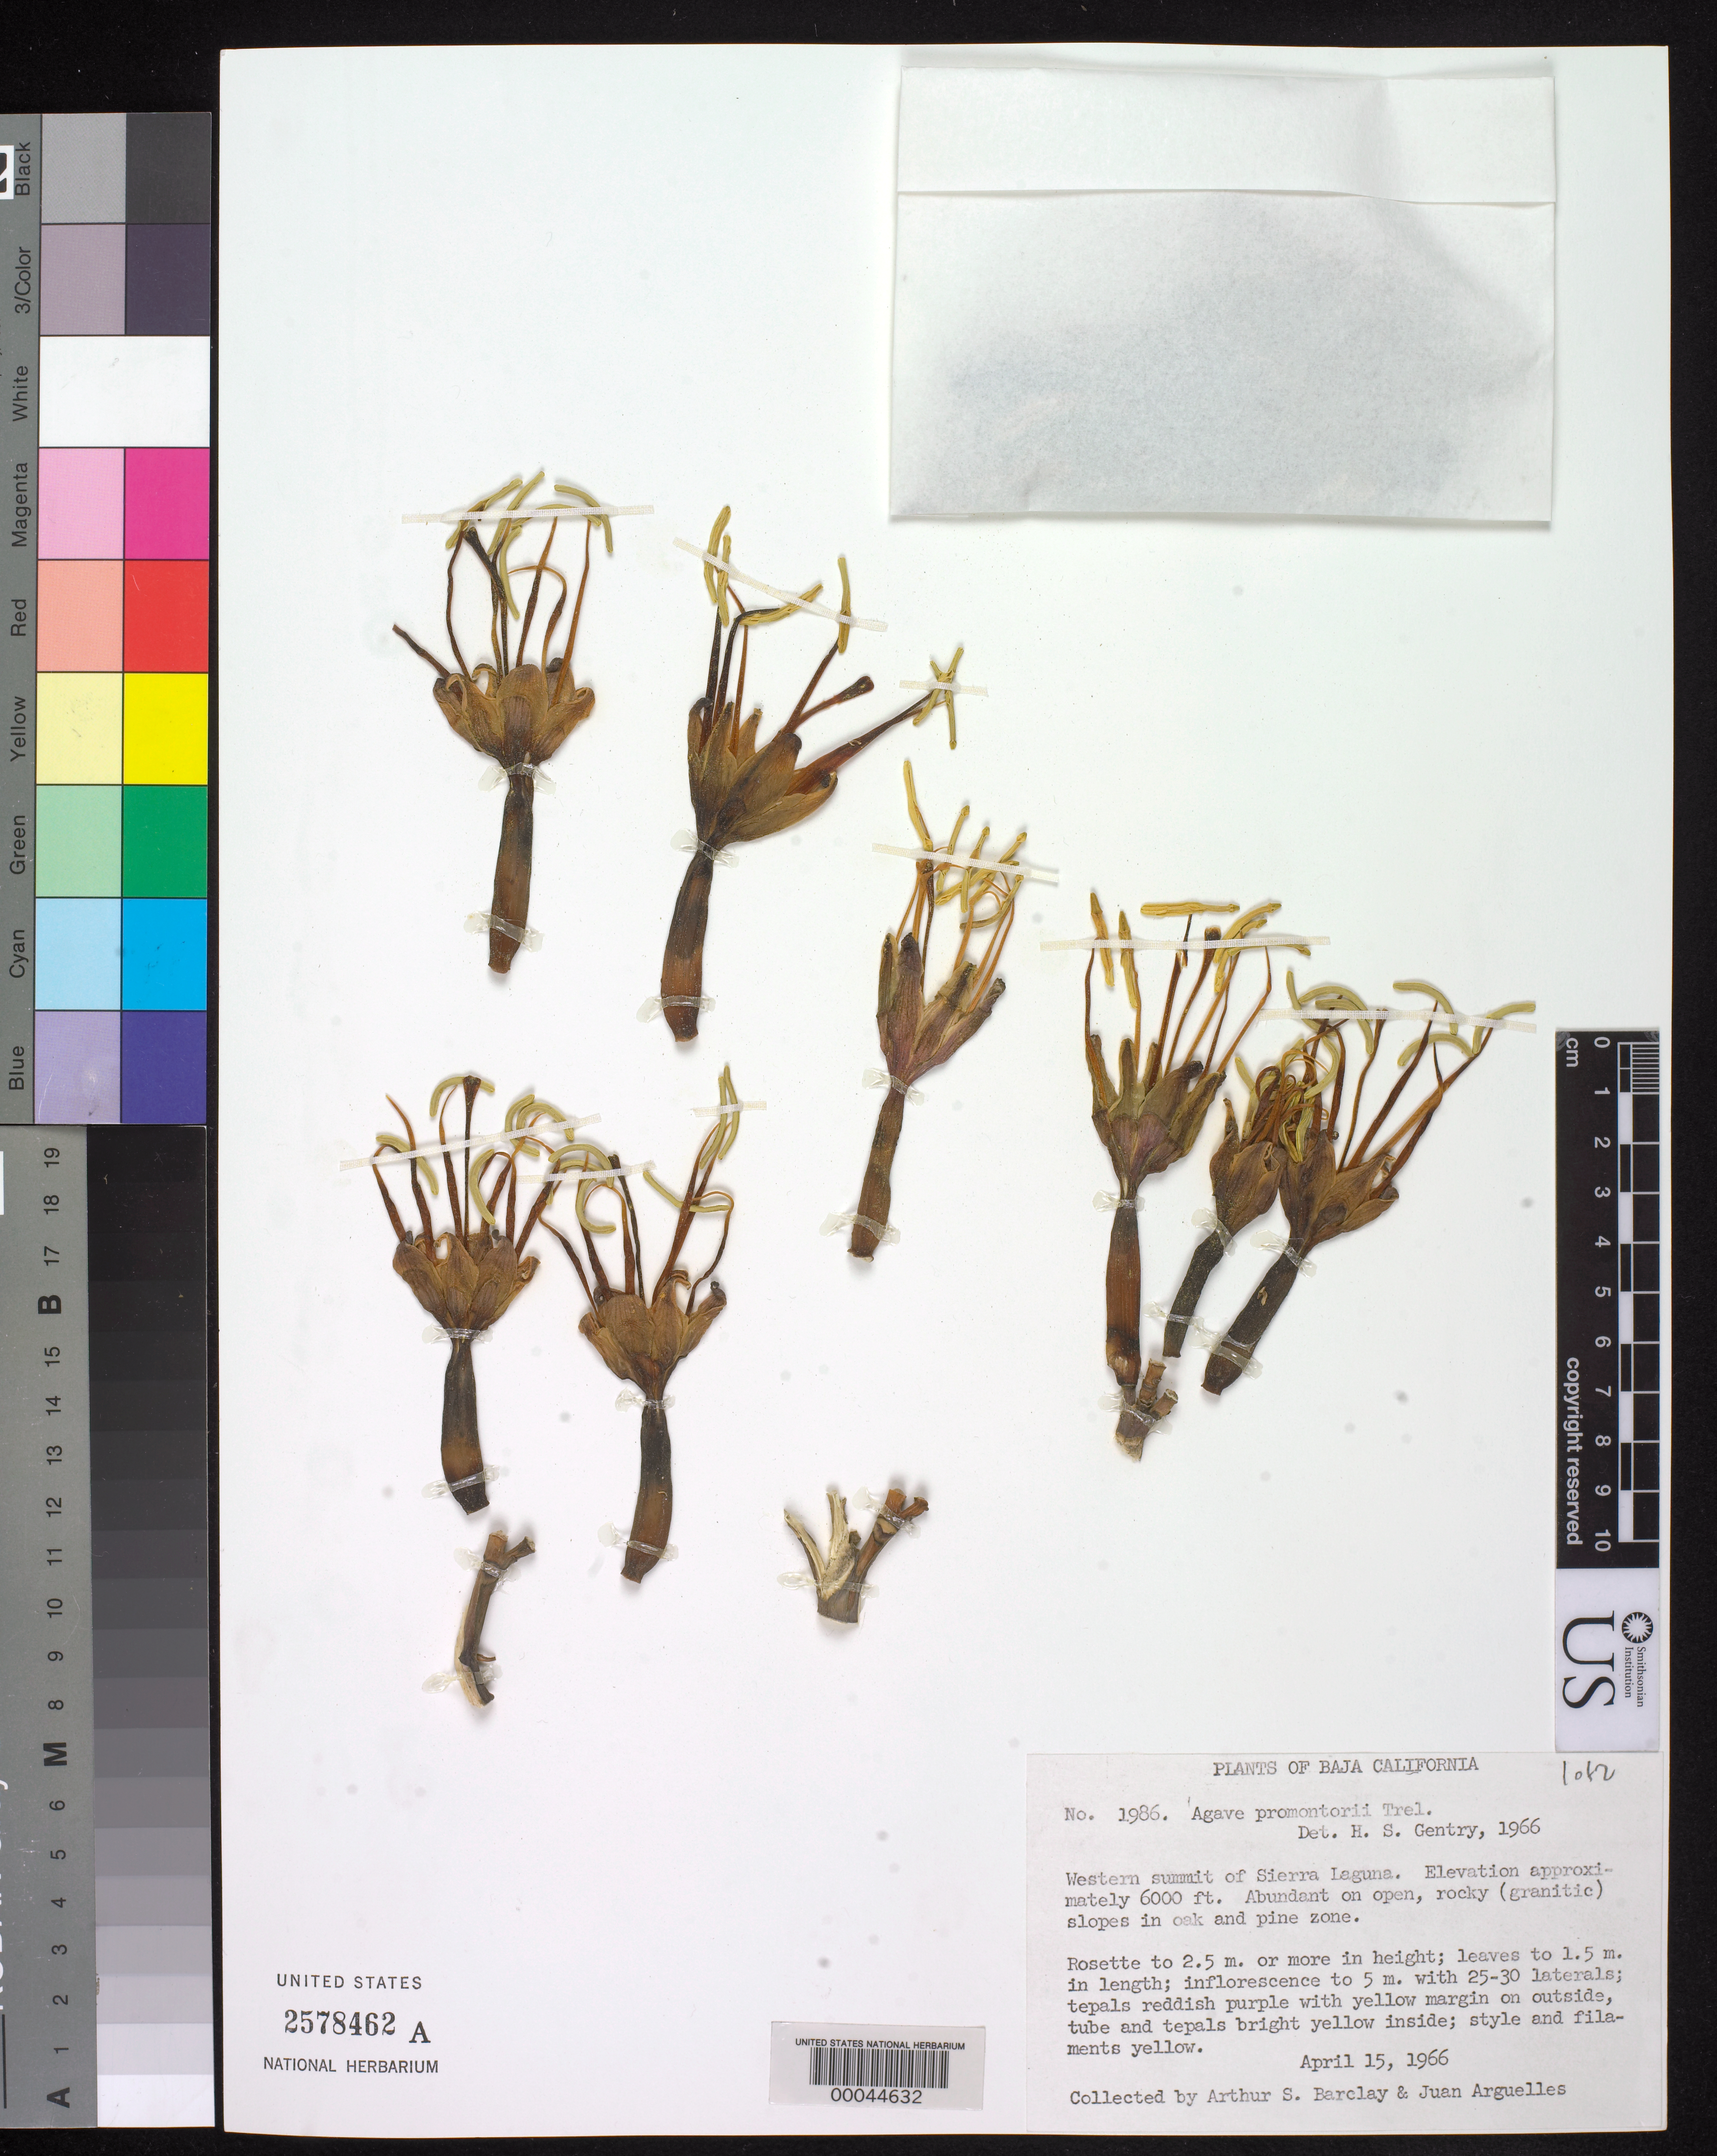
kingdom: Plantae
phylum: Tracheophyta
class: Liliopsida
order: Asparagales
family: Asparagaceae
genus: Agave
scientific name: Agave promontorii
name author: Trel.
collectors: A. S. Barclay & J. Arguelles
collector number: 1986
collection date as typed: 15 Apr 1966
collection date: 1966-04-15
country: Mexico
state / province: Baja California Norte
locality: Western summit of Sierra Laguna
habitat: Open, rocky (grantic) slopes in oak and pine zone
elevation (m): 1829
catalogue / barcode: US 2578462A